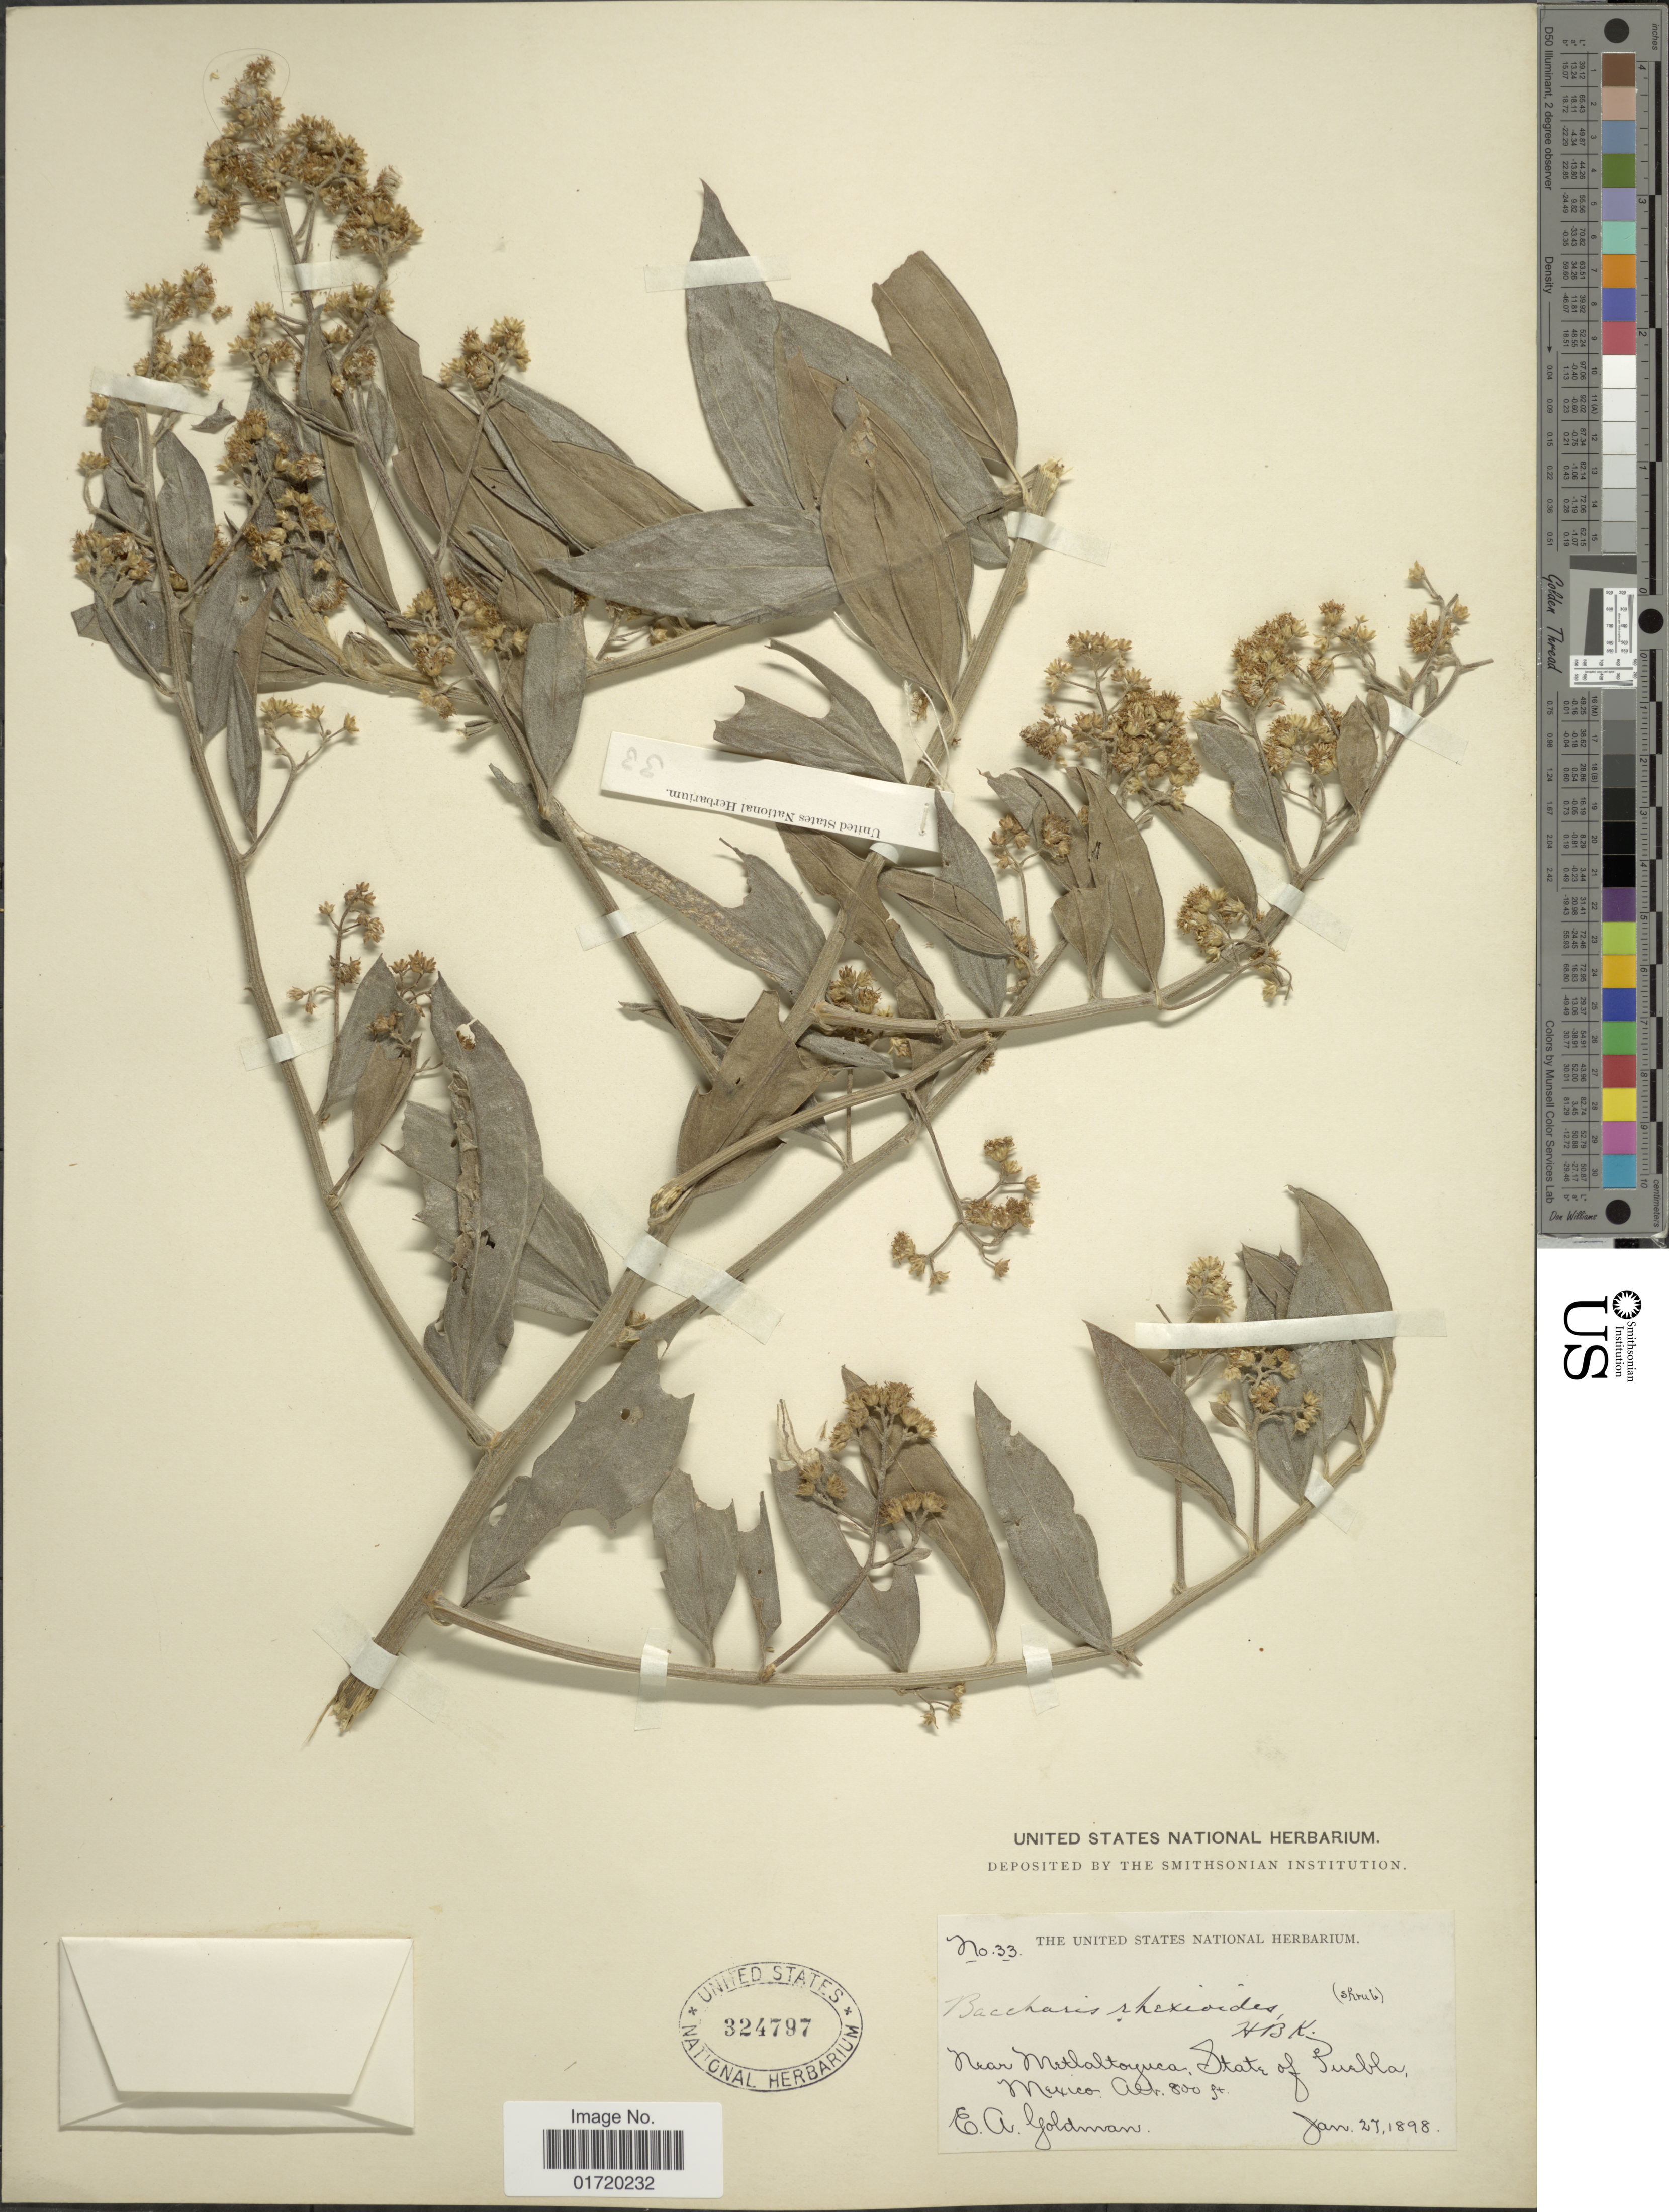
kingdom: Plantae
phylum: Tracheophyta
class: Magnoliopsida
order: Asterales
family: Asteraceae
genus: Baccharis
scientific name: Baccharis trinervis var. rhexioides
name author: (Kunth) Baker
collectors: E. A. Goldman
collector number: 33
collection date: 1898-01-27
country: Mexico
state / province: Puebla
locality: Near Metlaltoyuca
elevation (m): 244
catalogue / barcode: US 324797